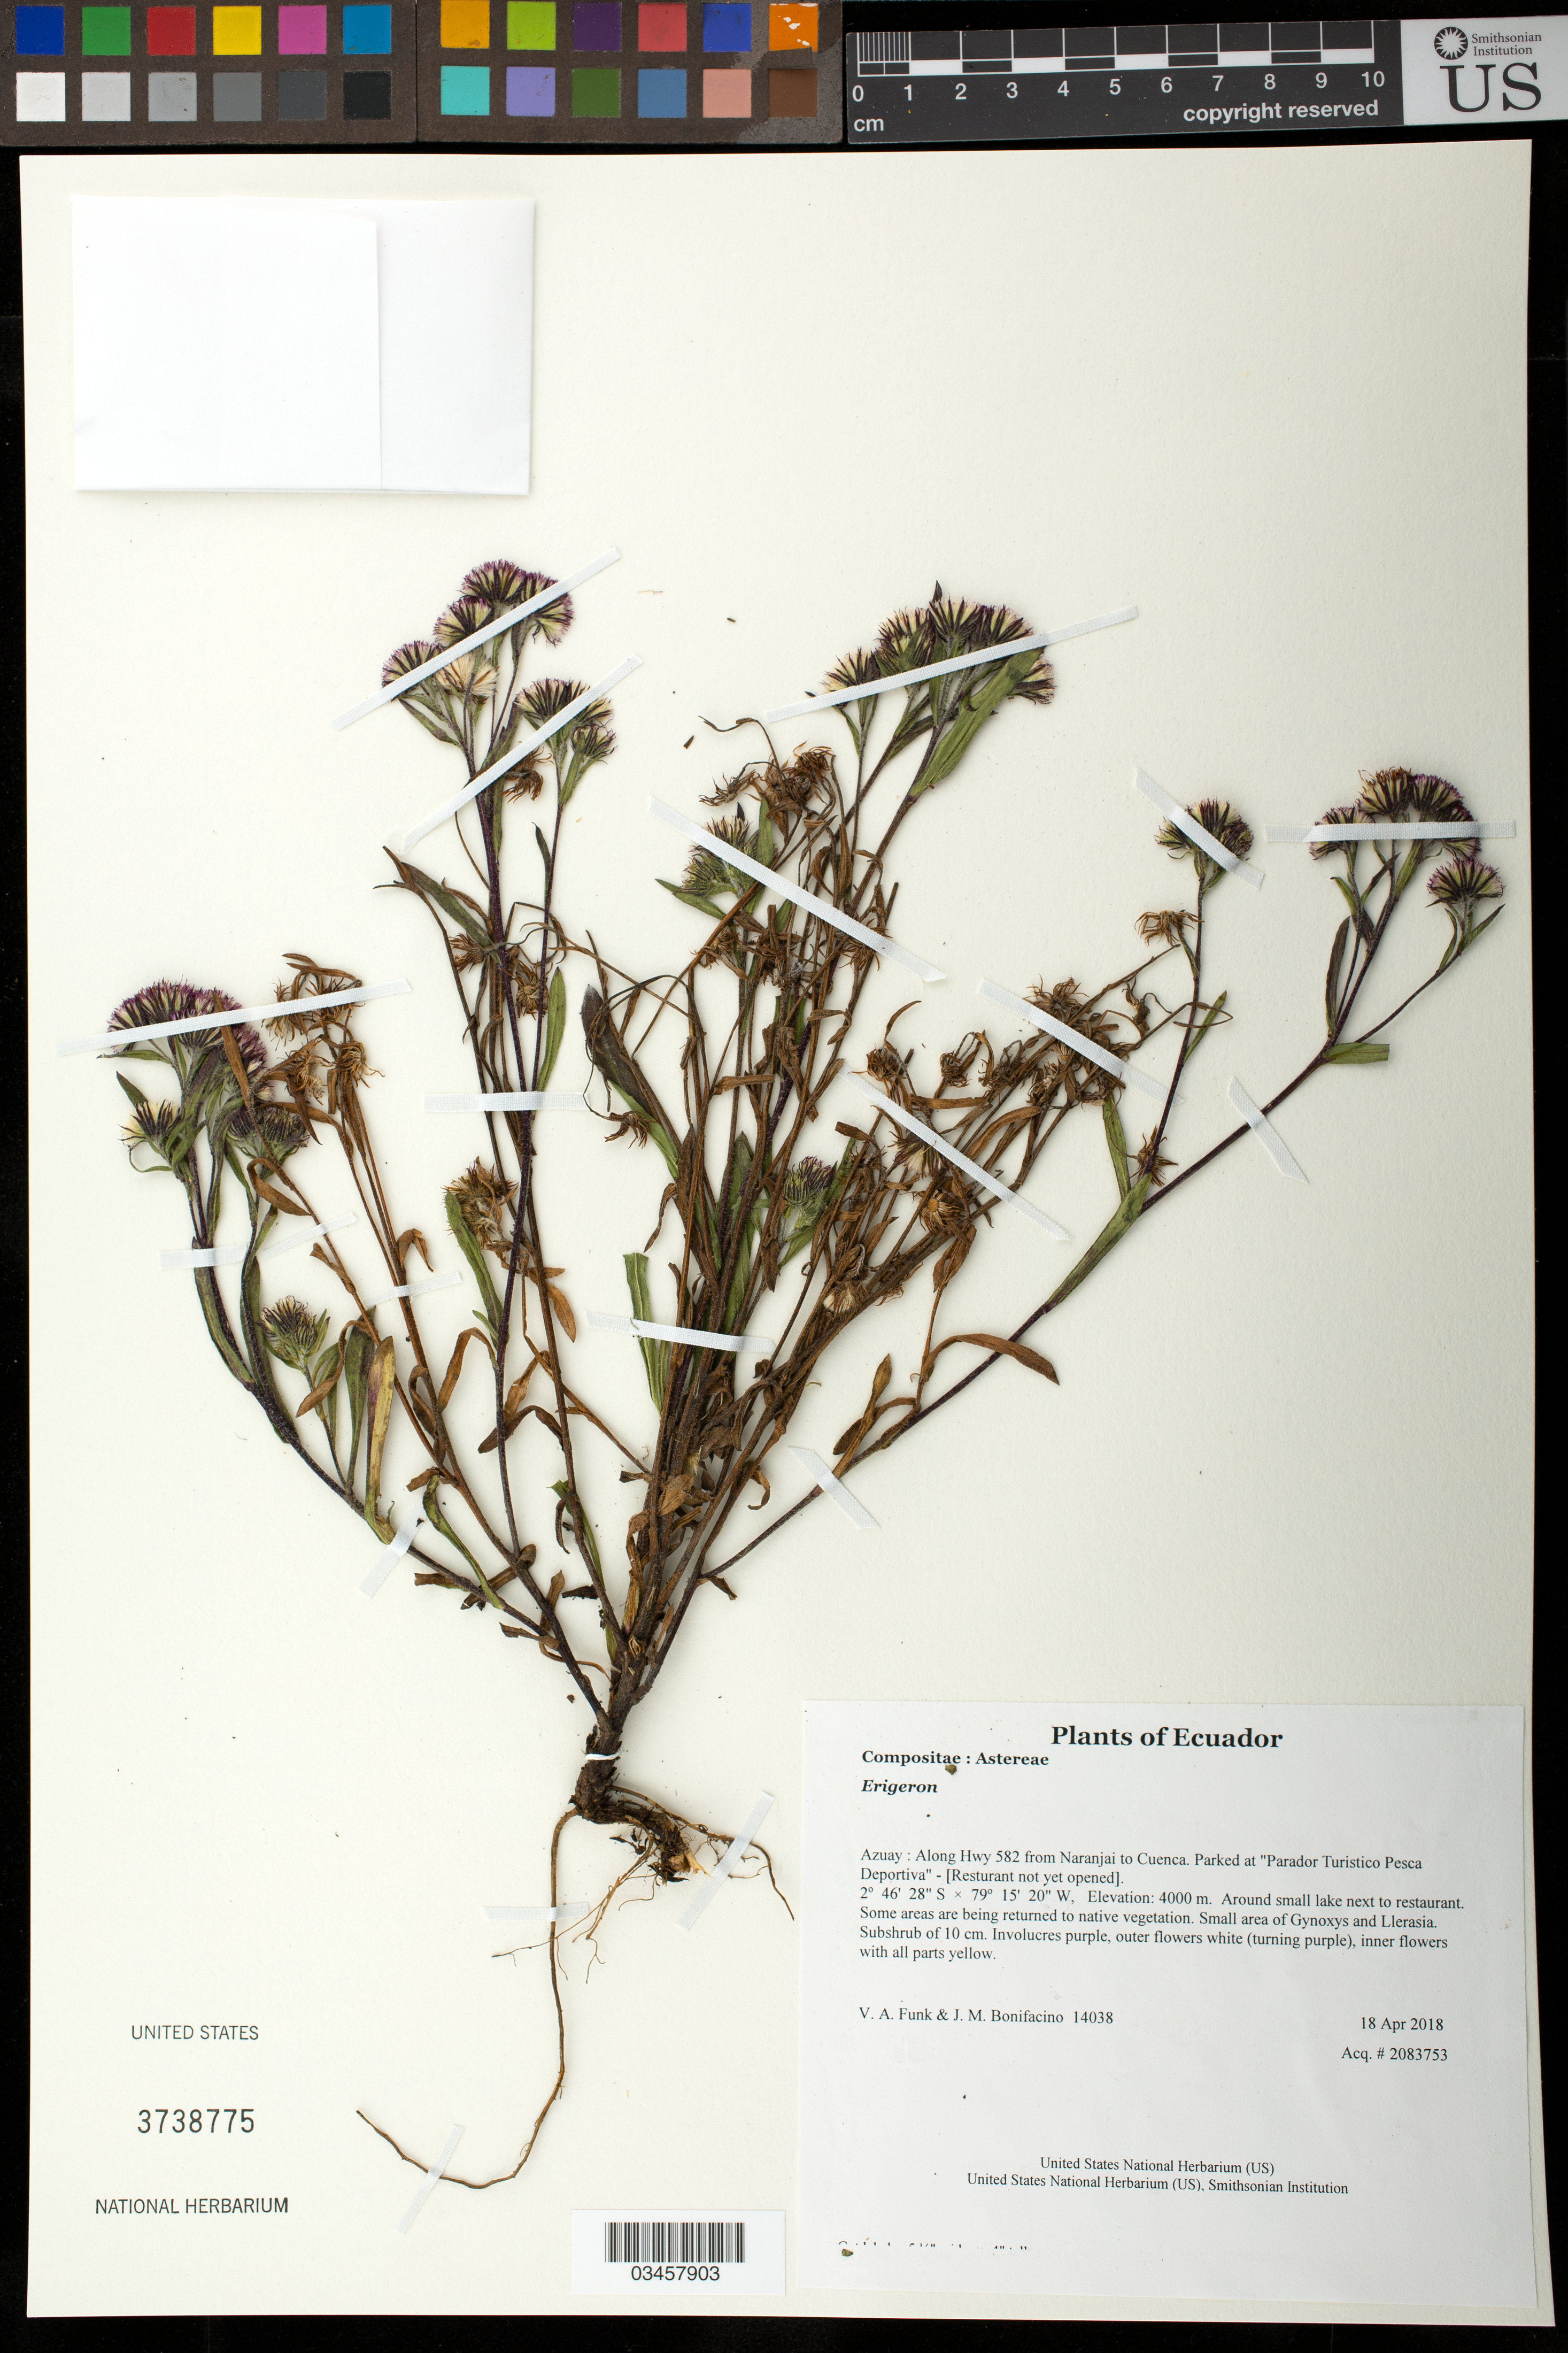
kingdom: Plantae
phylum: Tracheophyta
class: Magnoliopsida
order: Asterales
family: Asteraceae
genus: Erigeron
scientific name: Erigeron sp.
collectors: V. Funk & M. Bonifacino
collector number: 14038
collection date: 2018-04-18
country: Ecuador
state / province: Azuay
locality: Along Hwy 582 from Naranjai to Cuenca. Parked at "Parador Turistico Pesca Deportiva" - [Resturant not yet opened]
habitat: Around small lake next to restaurant. Some areas are being returned to native vegetation. Small area of Gynoxys and Llerasia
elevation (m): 4000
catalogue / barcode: US 3738775